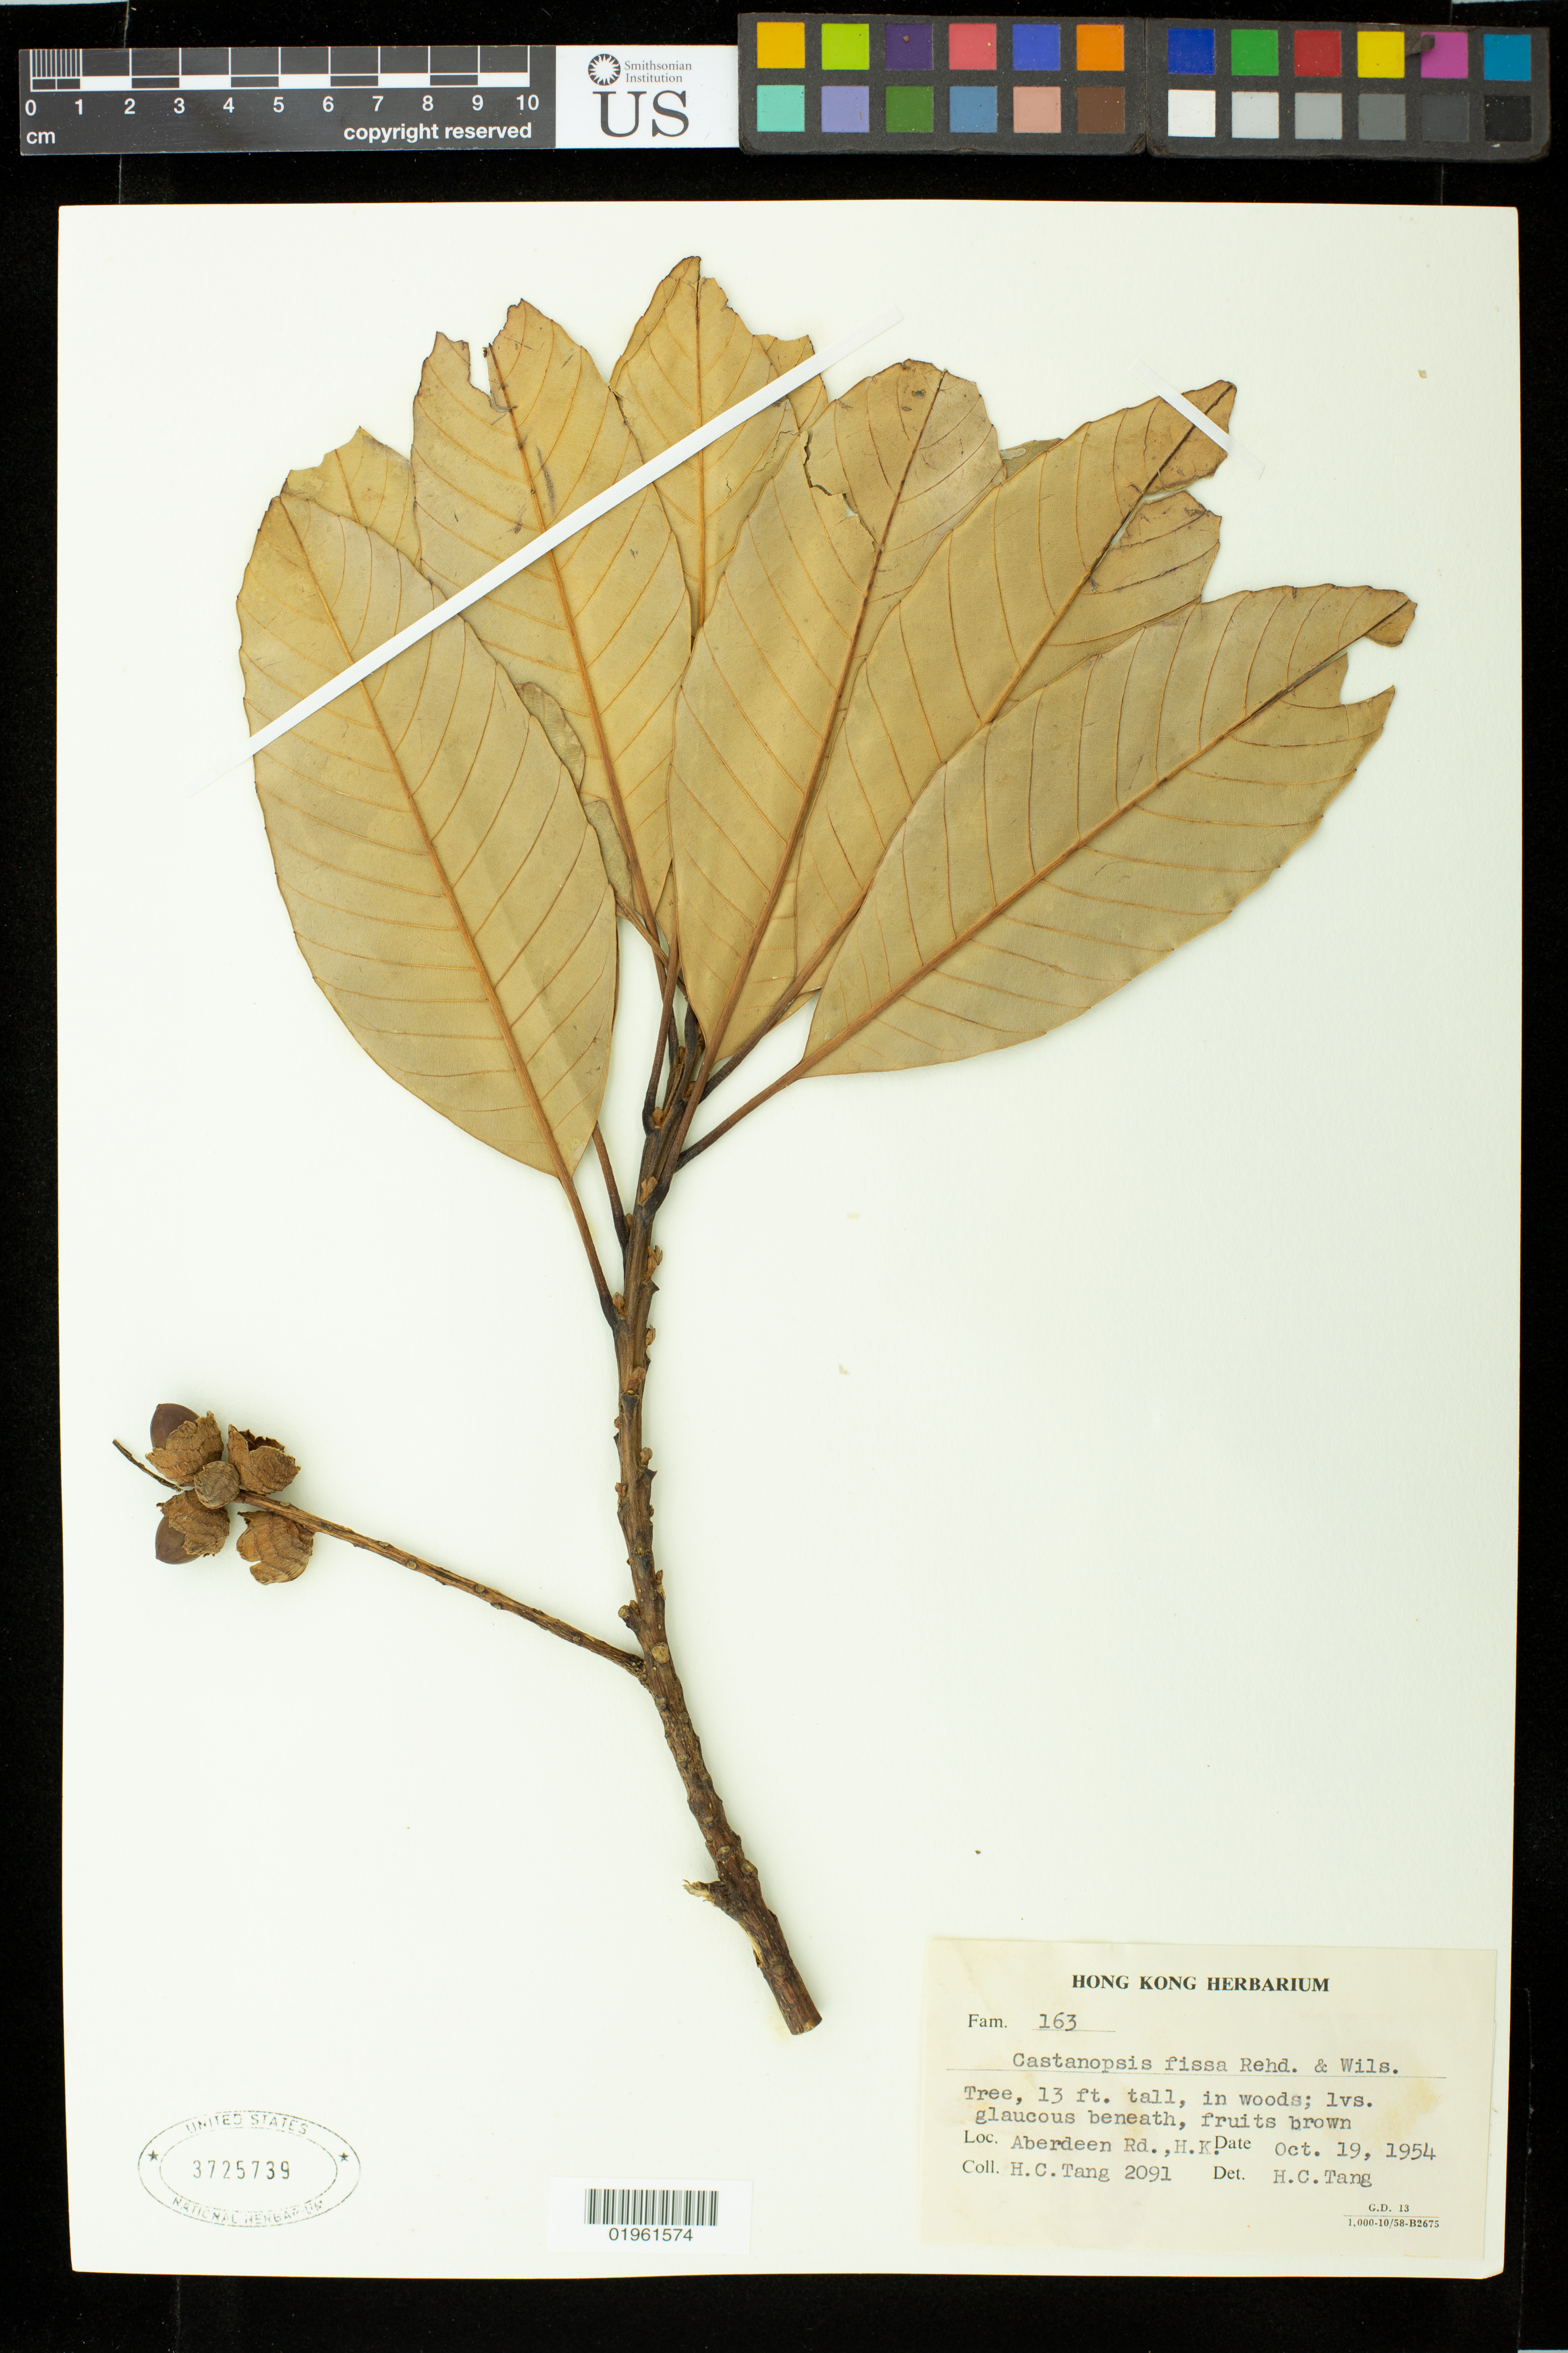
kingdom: Plantae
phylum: Tracheophyta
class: Magnoliopsida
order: Fagales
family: Fagaceae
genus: Castanopsis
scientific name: Castanopsis fissa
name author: (Champ. ex Benth.) Rehder & E.H. Wilson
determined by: Tang, H.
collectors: H. Tang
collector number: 2091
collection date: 1954-10-19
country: China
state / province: Hong Kong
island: Hong Kong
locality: Aberdeen Rd., H.K.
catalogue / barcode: US 3725739